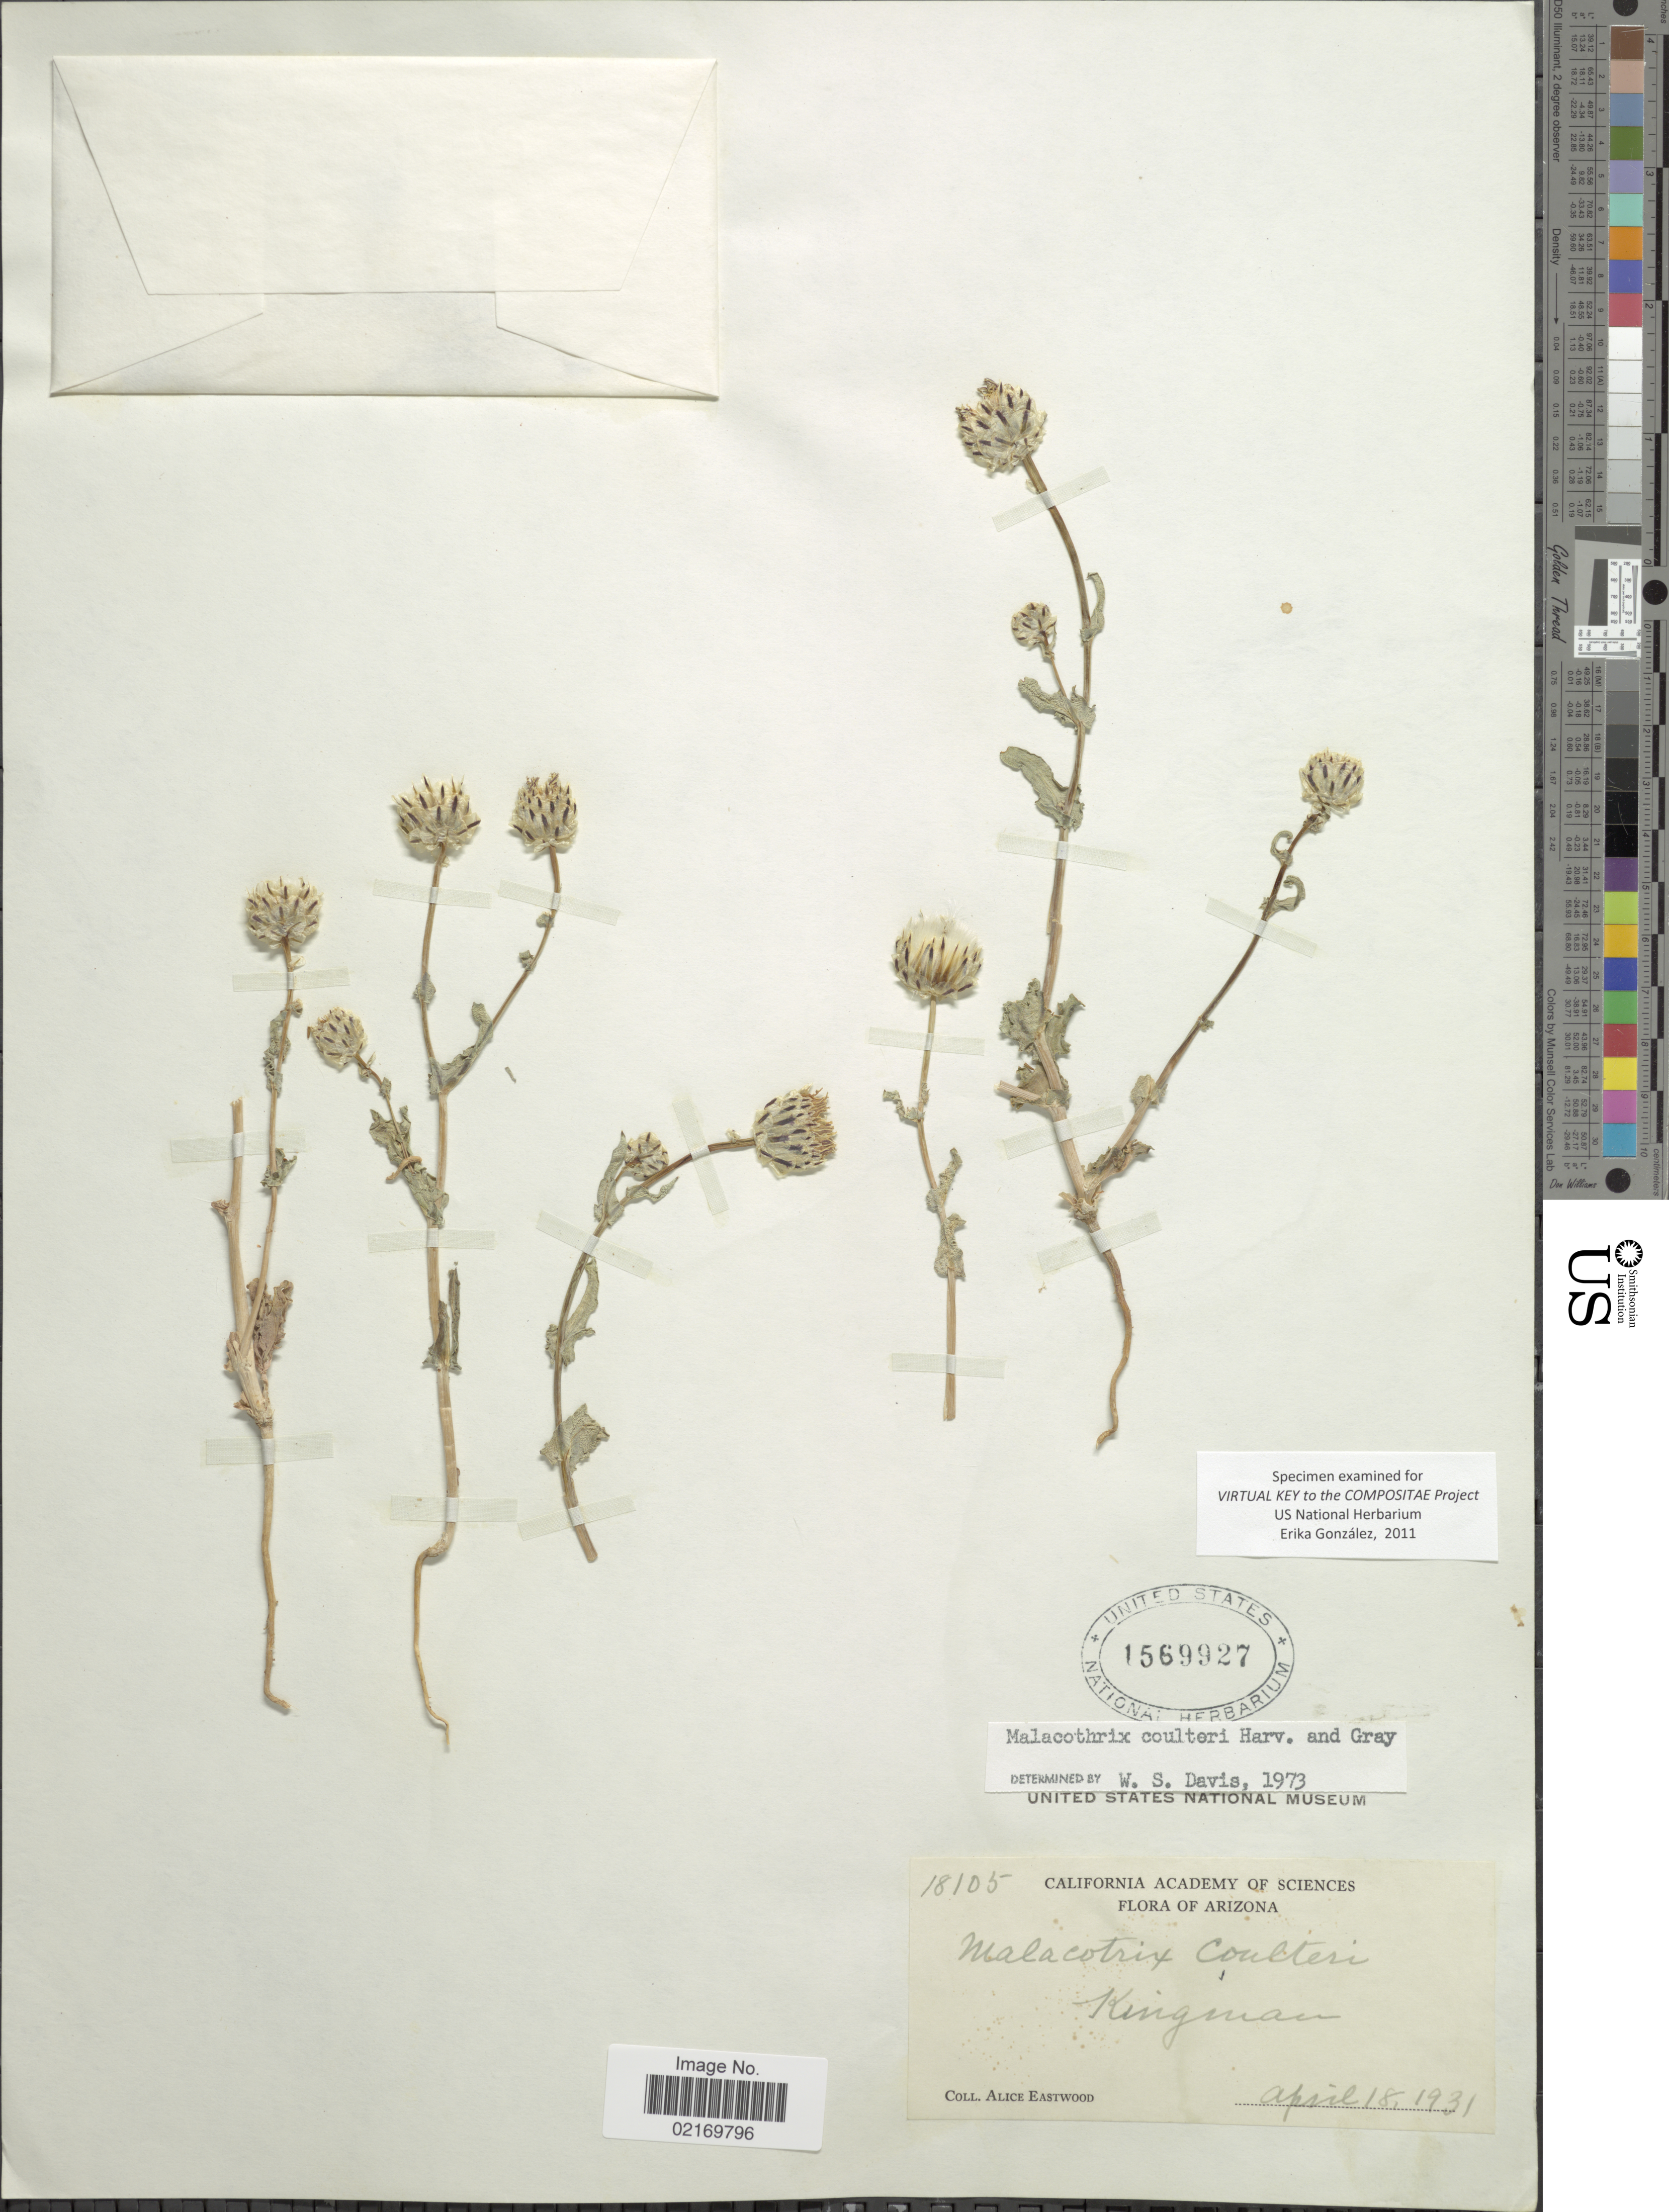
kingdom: Plantae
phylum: Tracheophyta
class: Magnoliopsida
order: Asterales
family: Asteraceae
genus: Malacothrix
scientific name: Malacothrix coulteri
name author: Harv. & A. Gray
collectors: A. Eastwood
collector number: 18105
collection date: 1931-04-18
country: United States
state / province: Arizona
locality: Kingman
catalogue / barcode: US 1569927